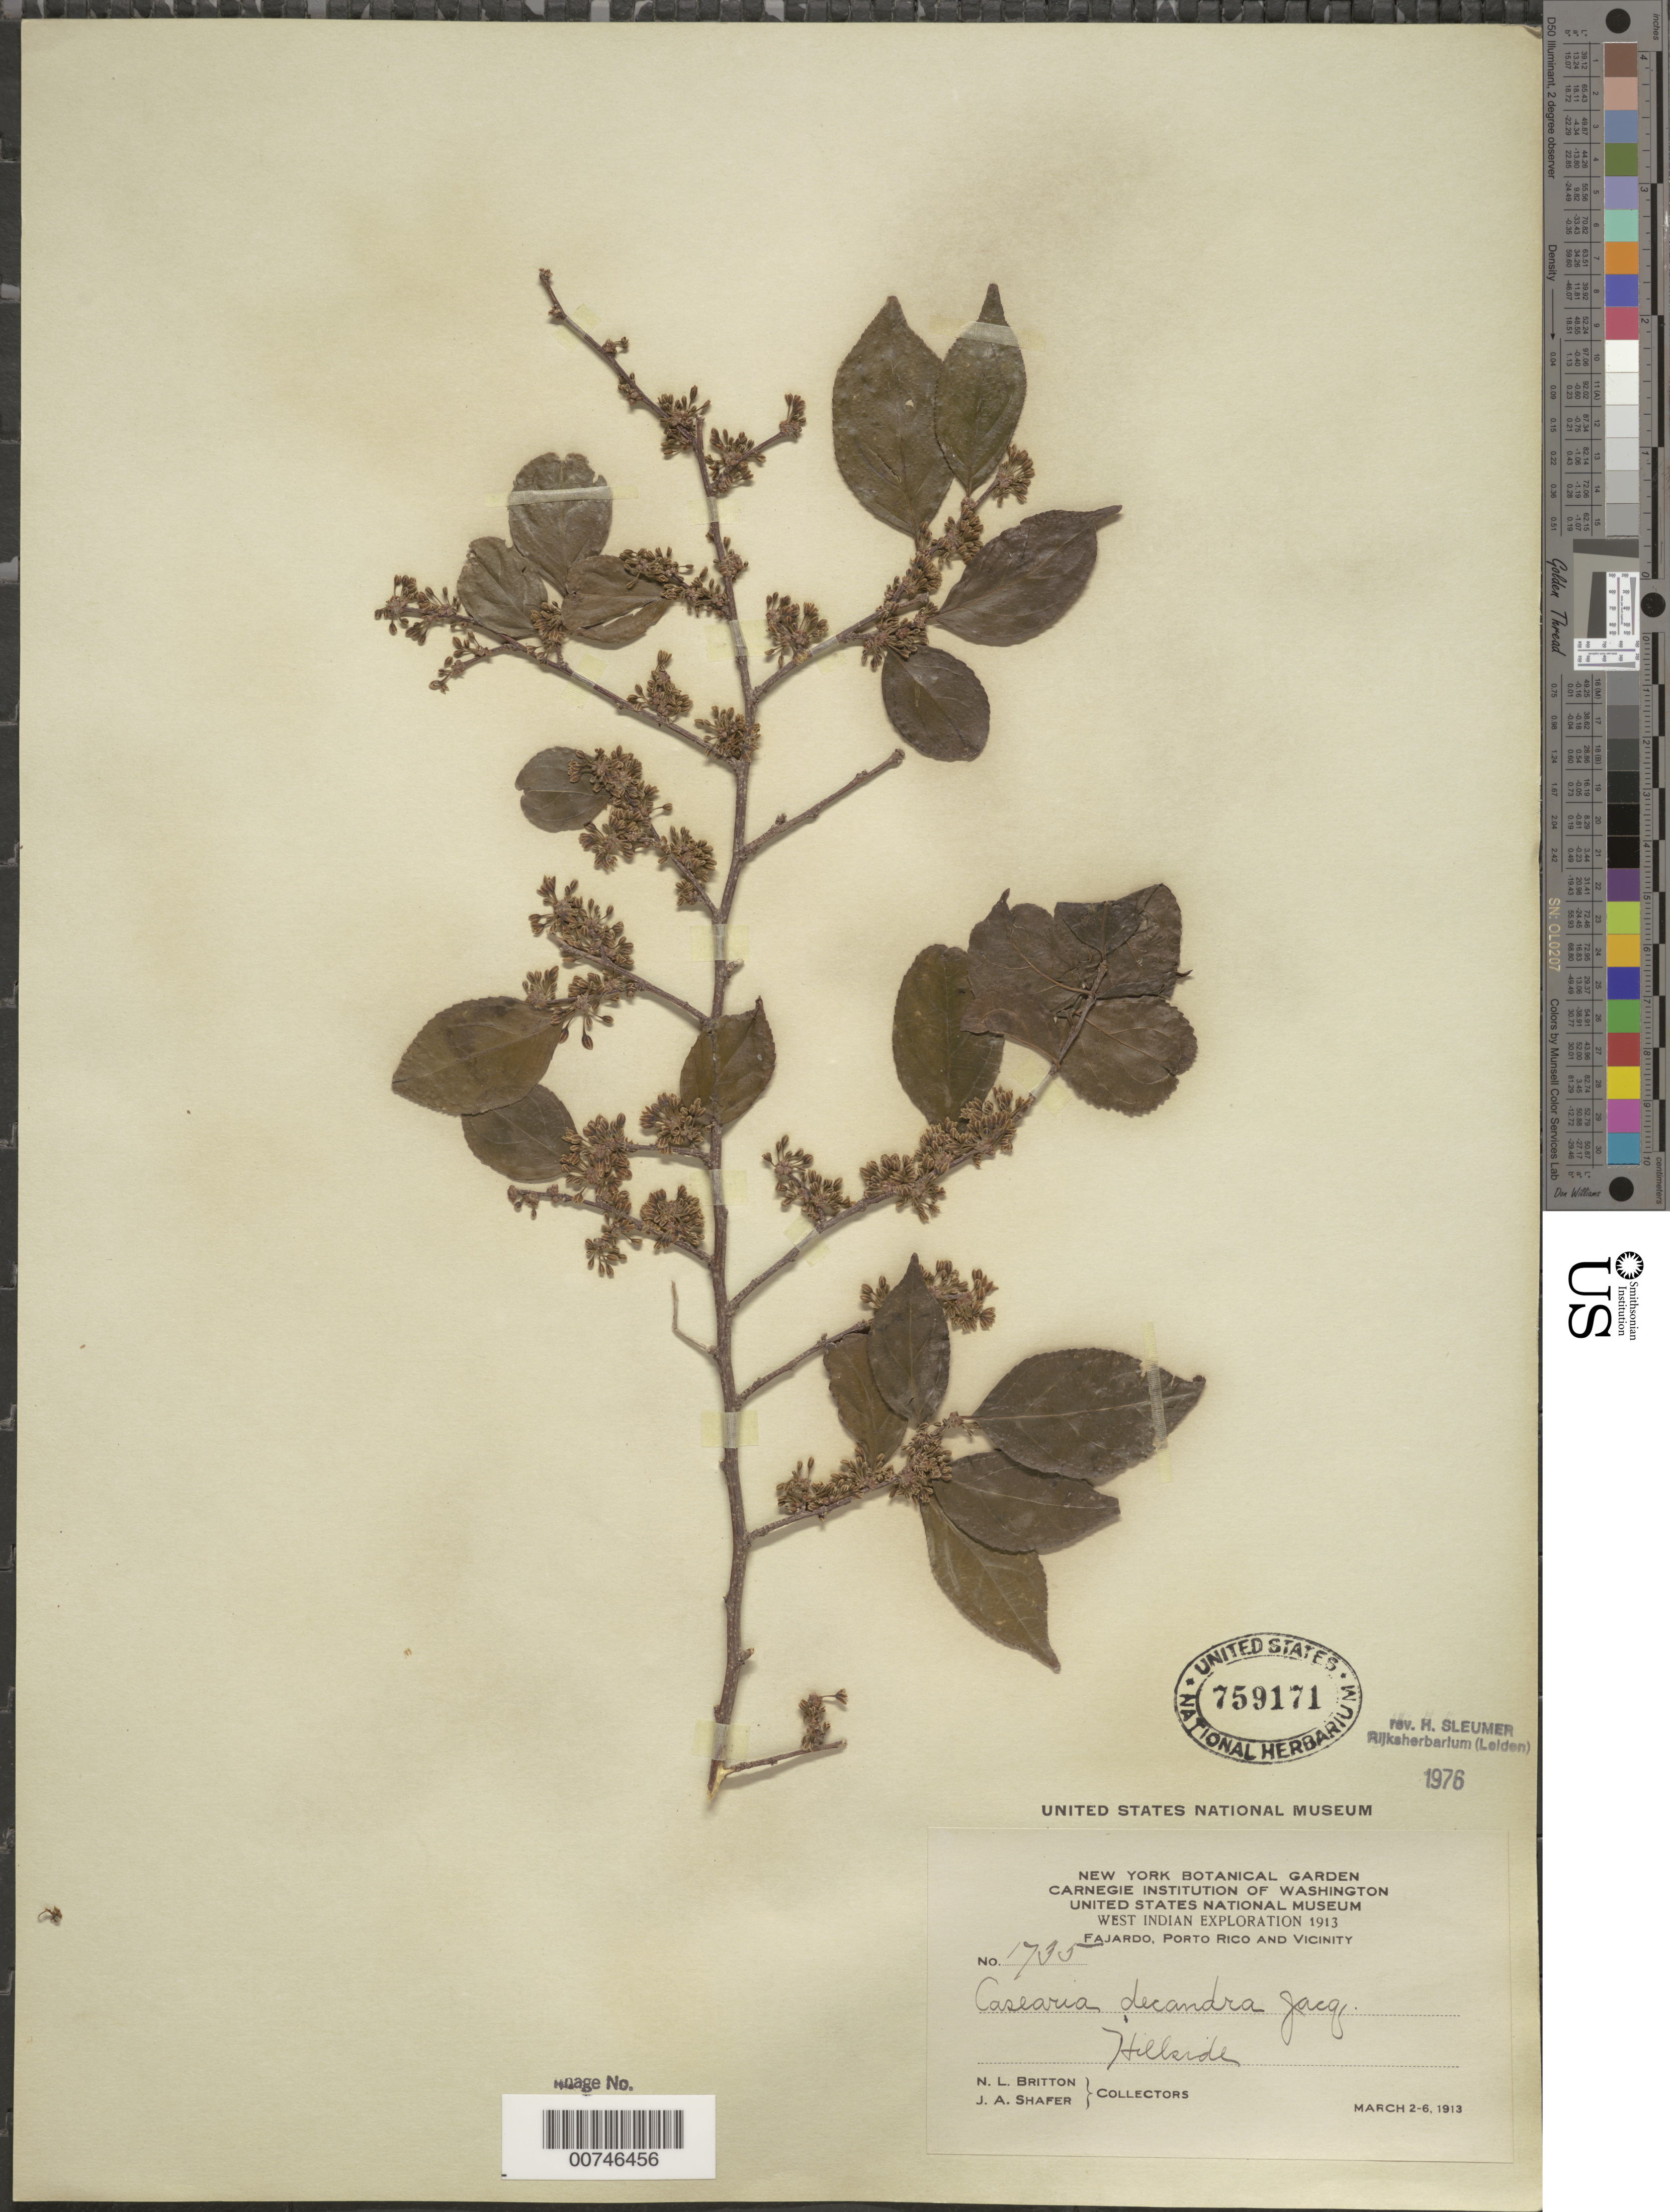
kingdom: Plantae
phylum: Tracheophyta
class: Magnoliopsida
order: Malpighiales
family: Salicaceae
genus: Casearia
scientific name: Casearia decandra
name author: Jacq.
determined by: Sleumer, H. O.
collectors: N. Britton & J. A. Shafer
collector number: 1735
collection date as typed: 02 Mar 1913 to 06 Mar 1913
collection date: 1913-03-02/1913-03-06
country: Puerto Rico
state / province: Fajardo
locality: Fajardo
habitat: Hillside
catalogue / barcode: US 759171